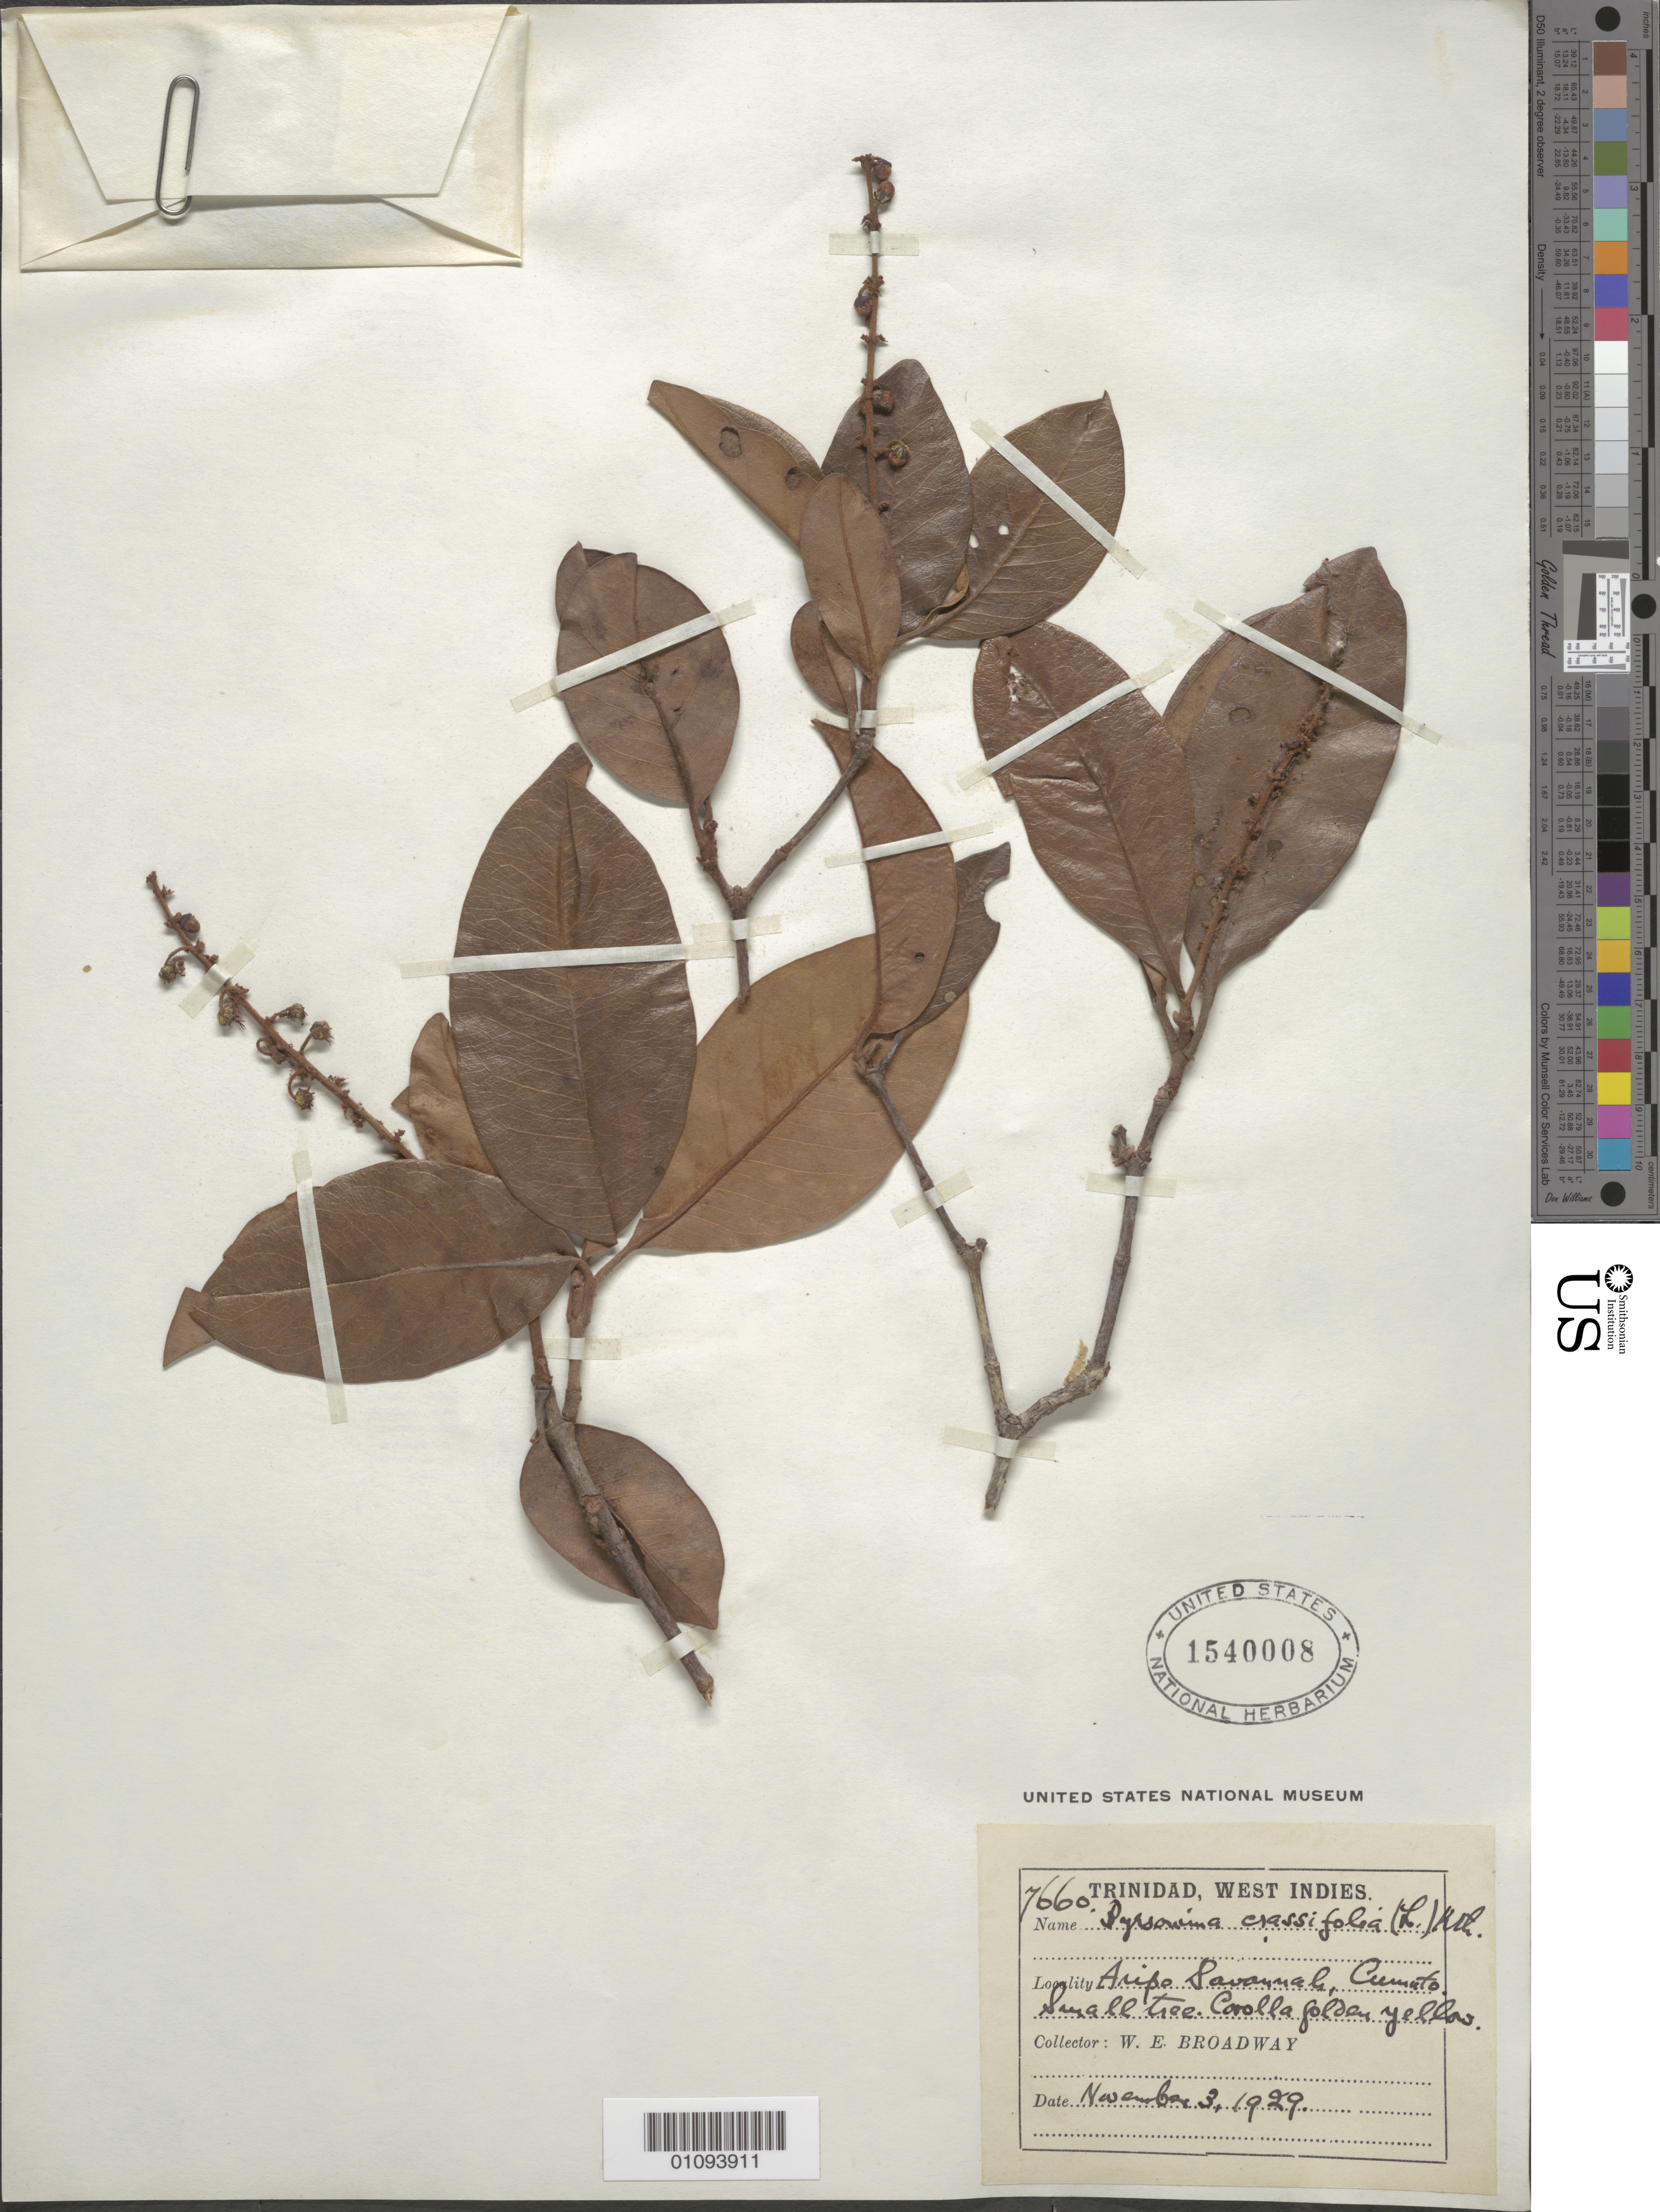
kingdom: Plantae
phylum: Tracheophyta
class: Magnoliopsida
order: Malpighiales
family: Malpighiaceae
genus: Byrsonima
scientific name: Byrsonima crassifolia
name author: (L.) Kunth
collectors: W. E. Broadway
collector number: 7660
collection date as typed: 03 Nov 1929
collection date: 1929-11-03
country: Trinidad and Tobago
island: Trinidad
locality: Aripo Savannah, Cumato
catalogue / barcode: US 1540008